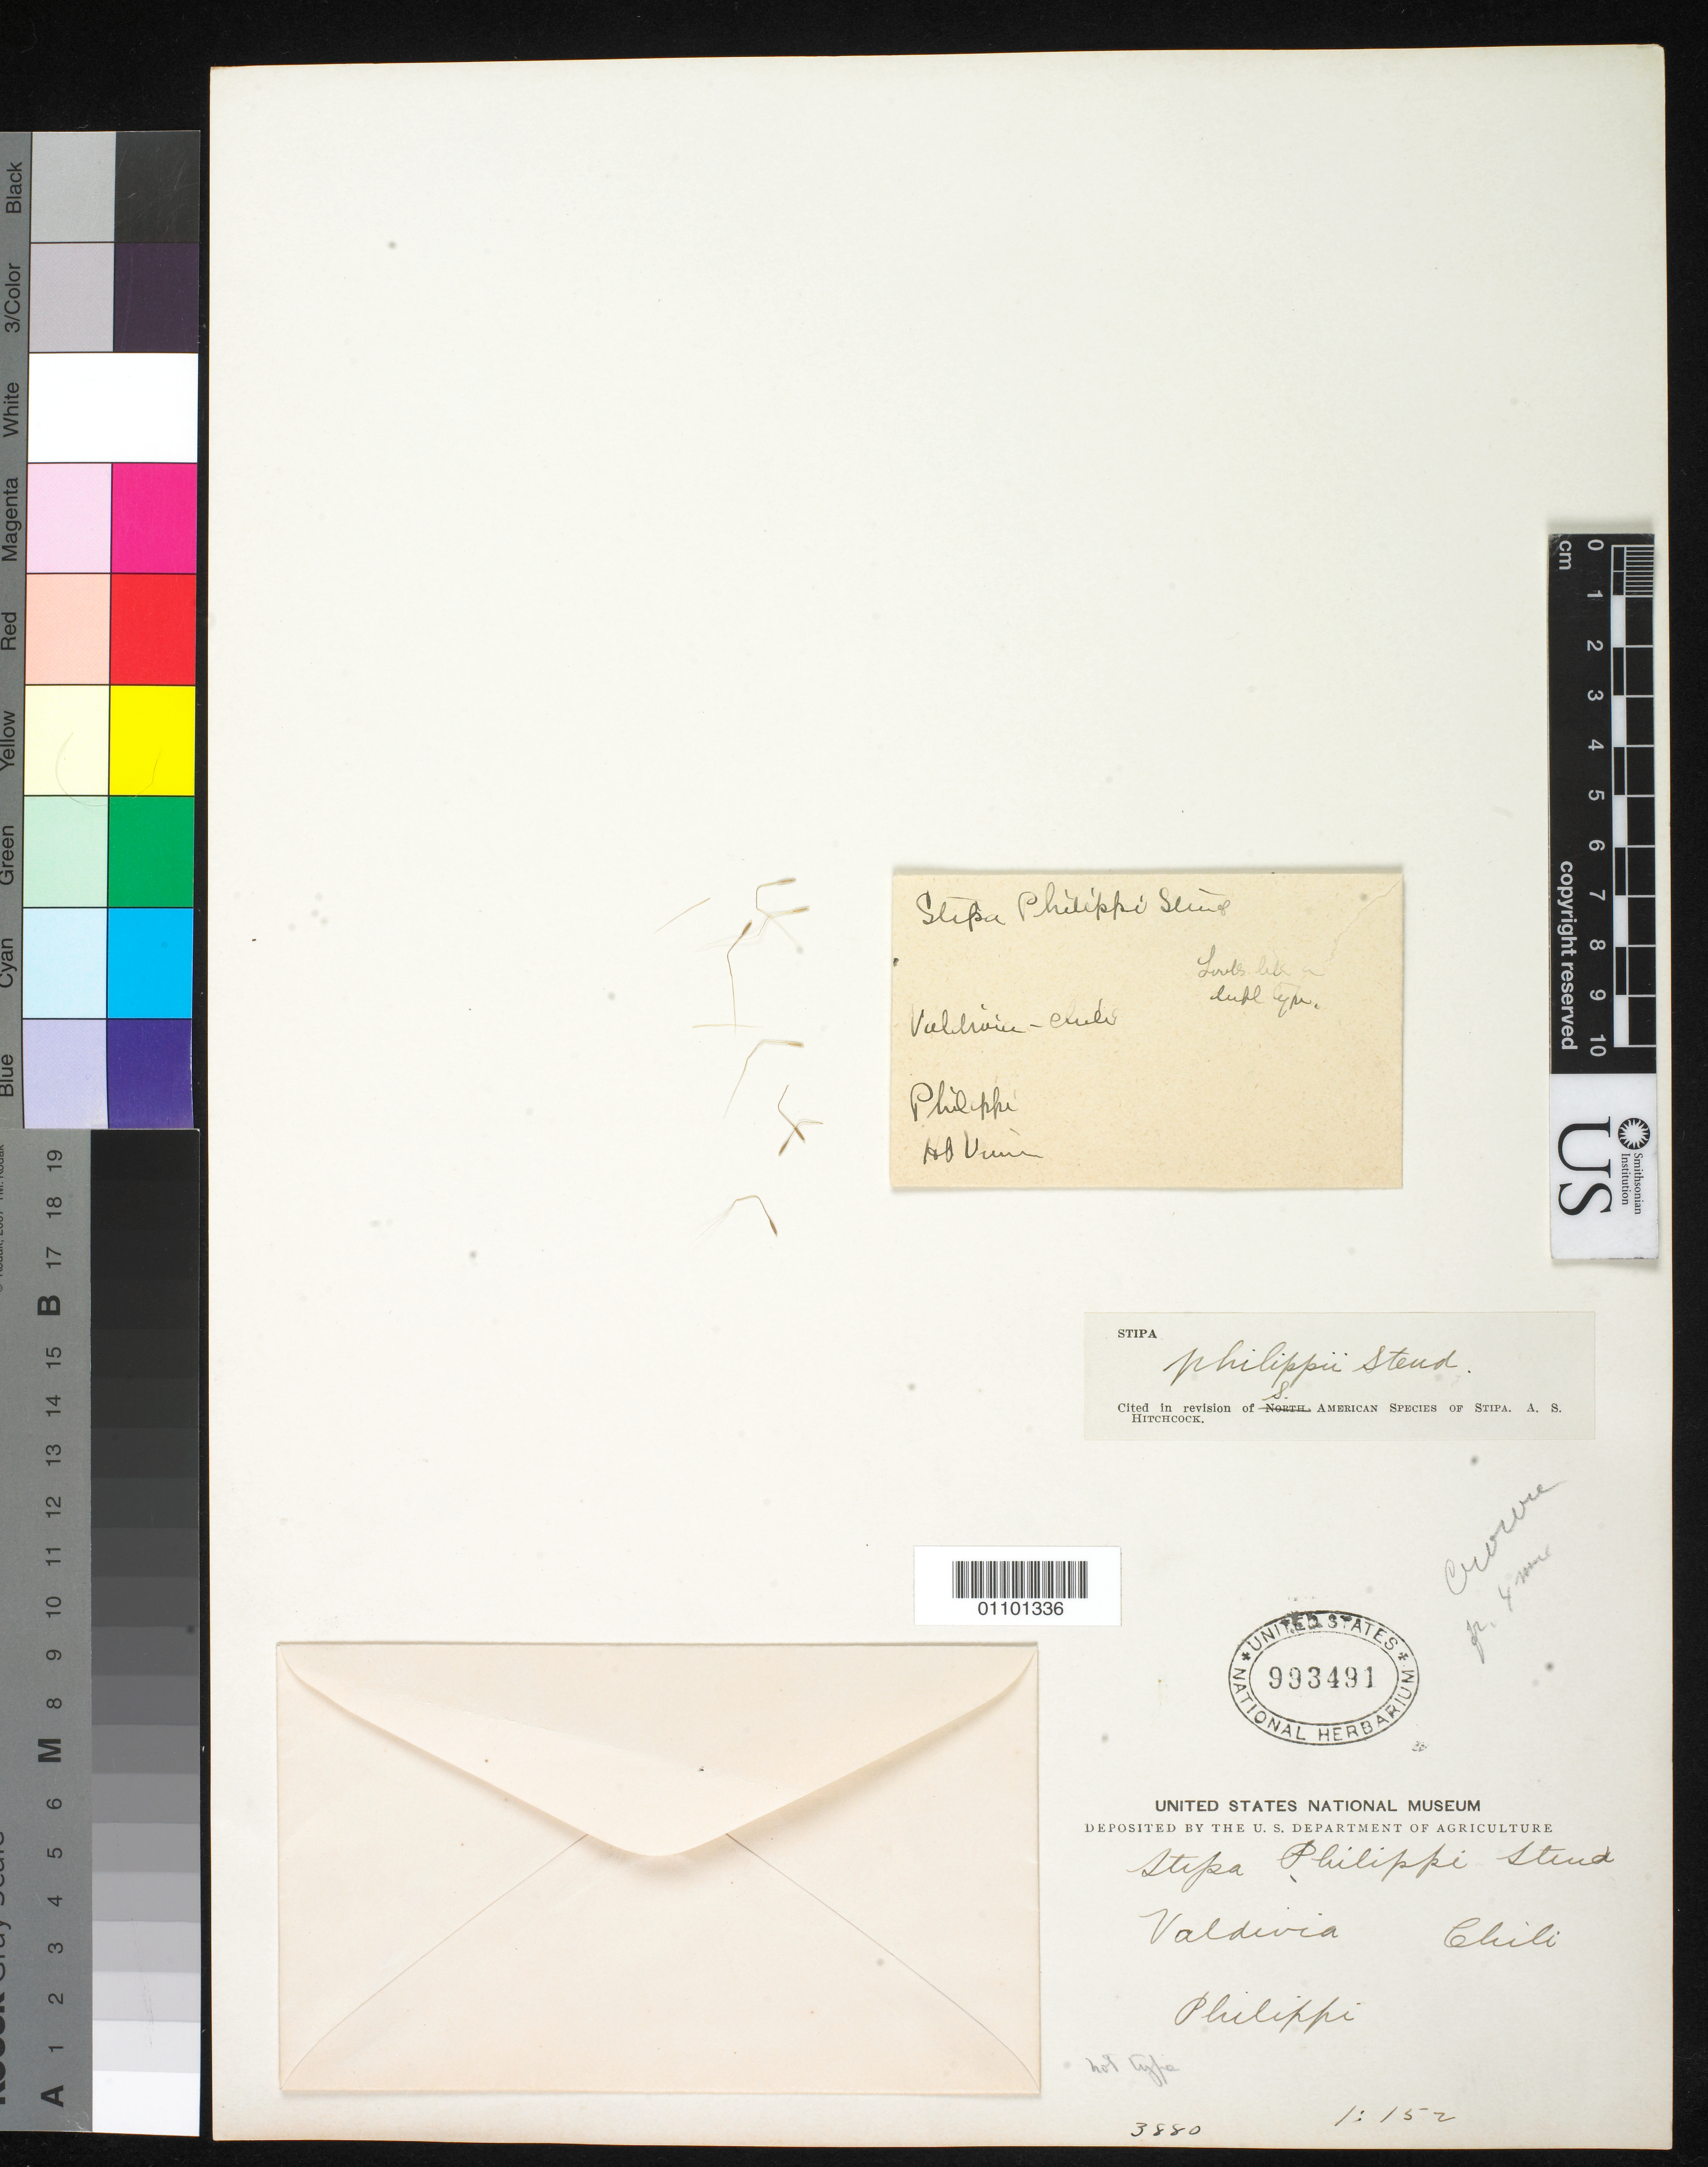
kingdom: Plantae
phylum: Tracheophyta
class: Liliopsida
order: Poales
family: Poaceae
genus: Stipa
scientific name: Stipa philippii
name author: Steud.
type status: Syntype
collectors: R. A. Philippi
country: Chile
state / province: Los Lagos (X)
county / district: Osorno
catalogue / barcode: US 993491